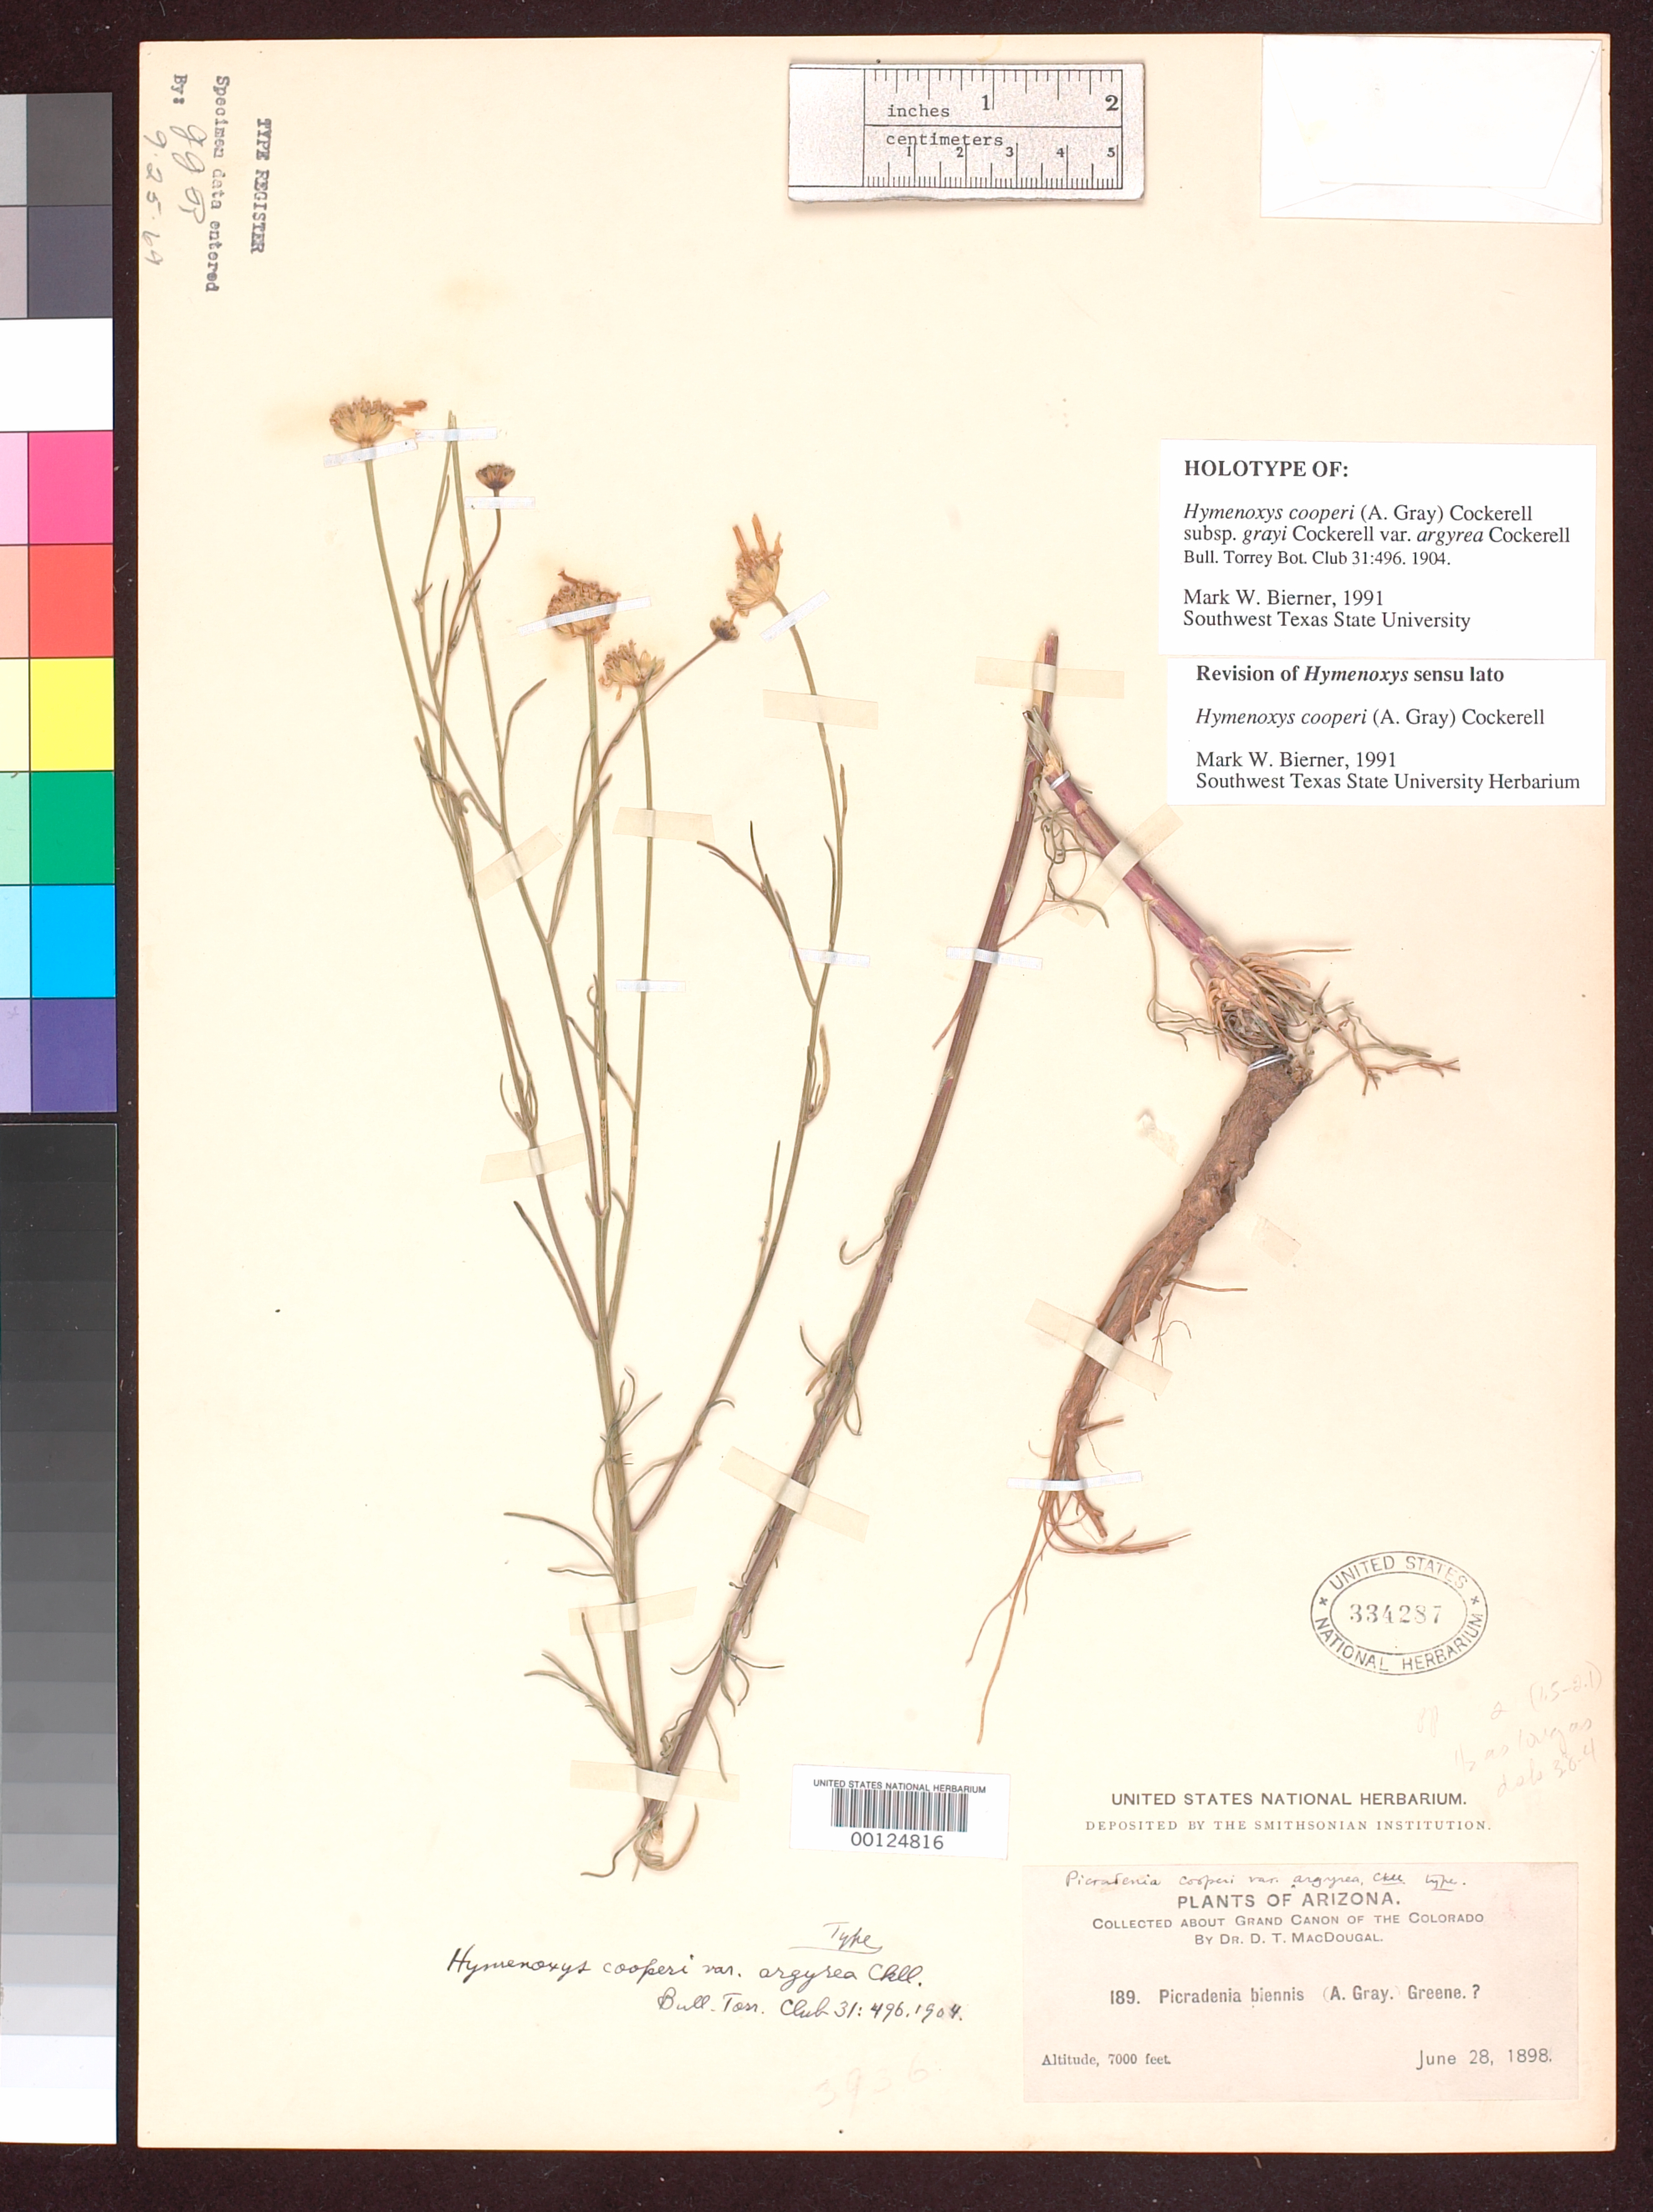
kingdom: Plantae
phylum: Tracheophyta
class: Magnoliopsida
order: Asterales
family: Asteraceae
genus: Hymenoxys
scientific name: Hymenoxys cooperi subsp. grayi var. argyrea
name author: Cockerell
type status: Holotype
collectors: D. T. MacDougal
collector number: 189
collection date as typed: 28 Jun 1898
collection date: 1898-06-28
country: United States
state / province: Arizona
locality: Grand Canyon.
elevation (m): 2134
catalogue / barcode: US 334287